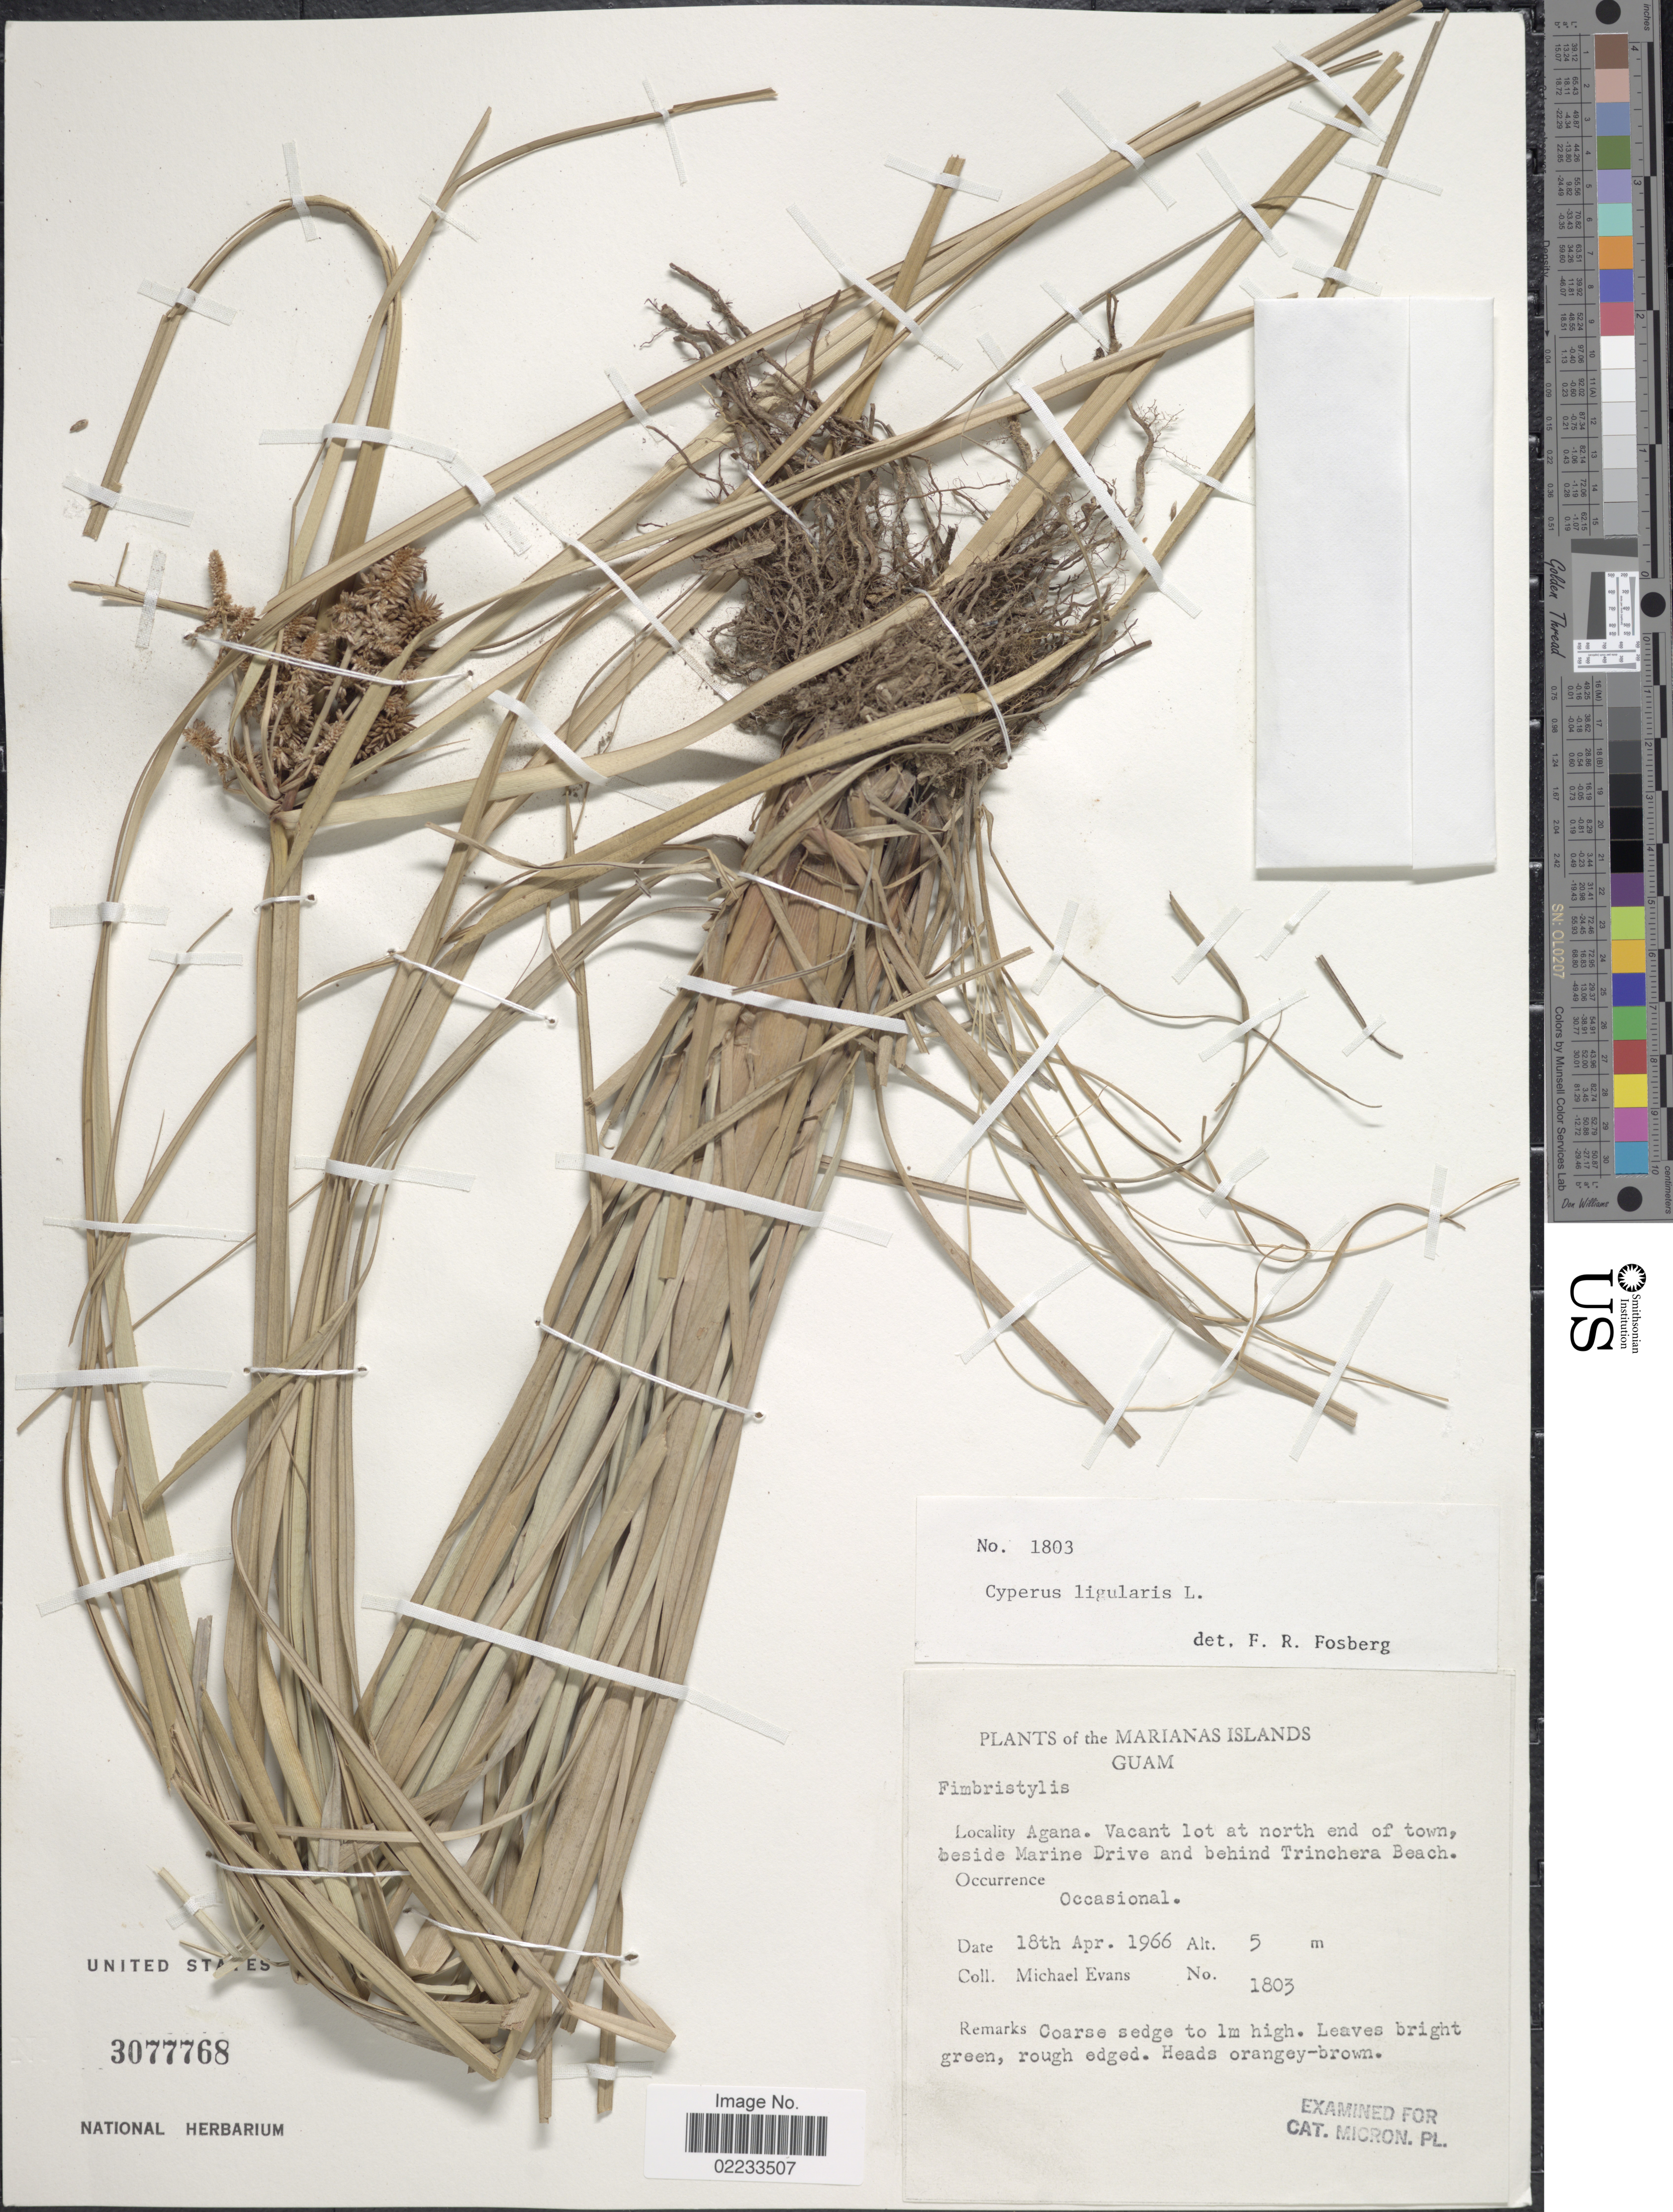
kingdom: Plantae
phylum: Tracheophyta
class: Liliopsida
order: Poales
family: Cyperaceae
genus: Cyperus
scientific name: Cyperus ligularis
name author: L.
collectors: M. Evans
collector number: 1803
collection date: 1966-04-18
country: Guam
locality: Marianas Islands, Agana, vacant lot at north end of town, beside Marine Drive and behind Trinchera Beach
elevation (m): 5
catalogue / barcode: US 3077768